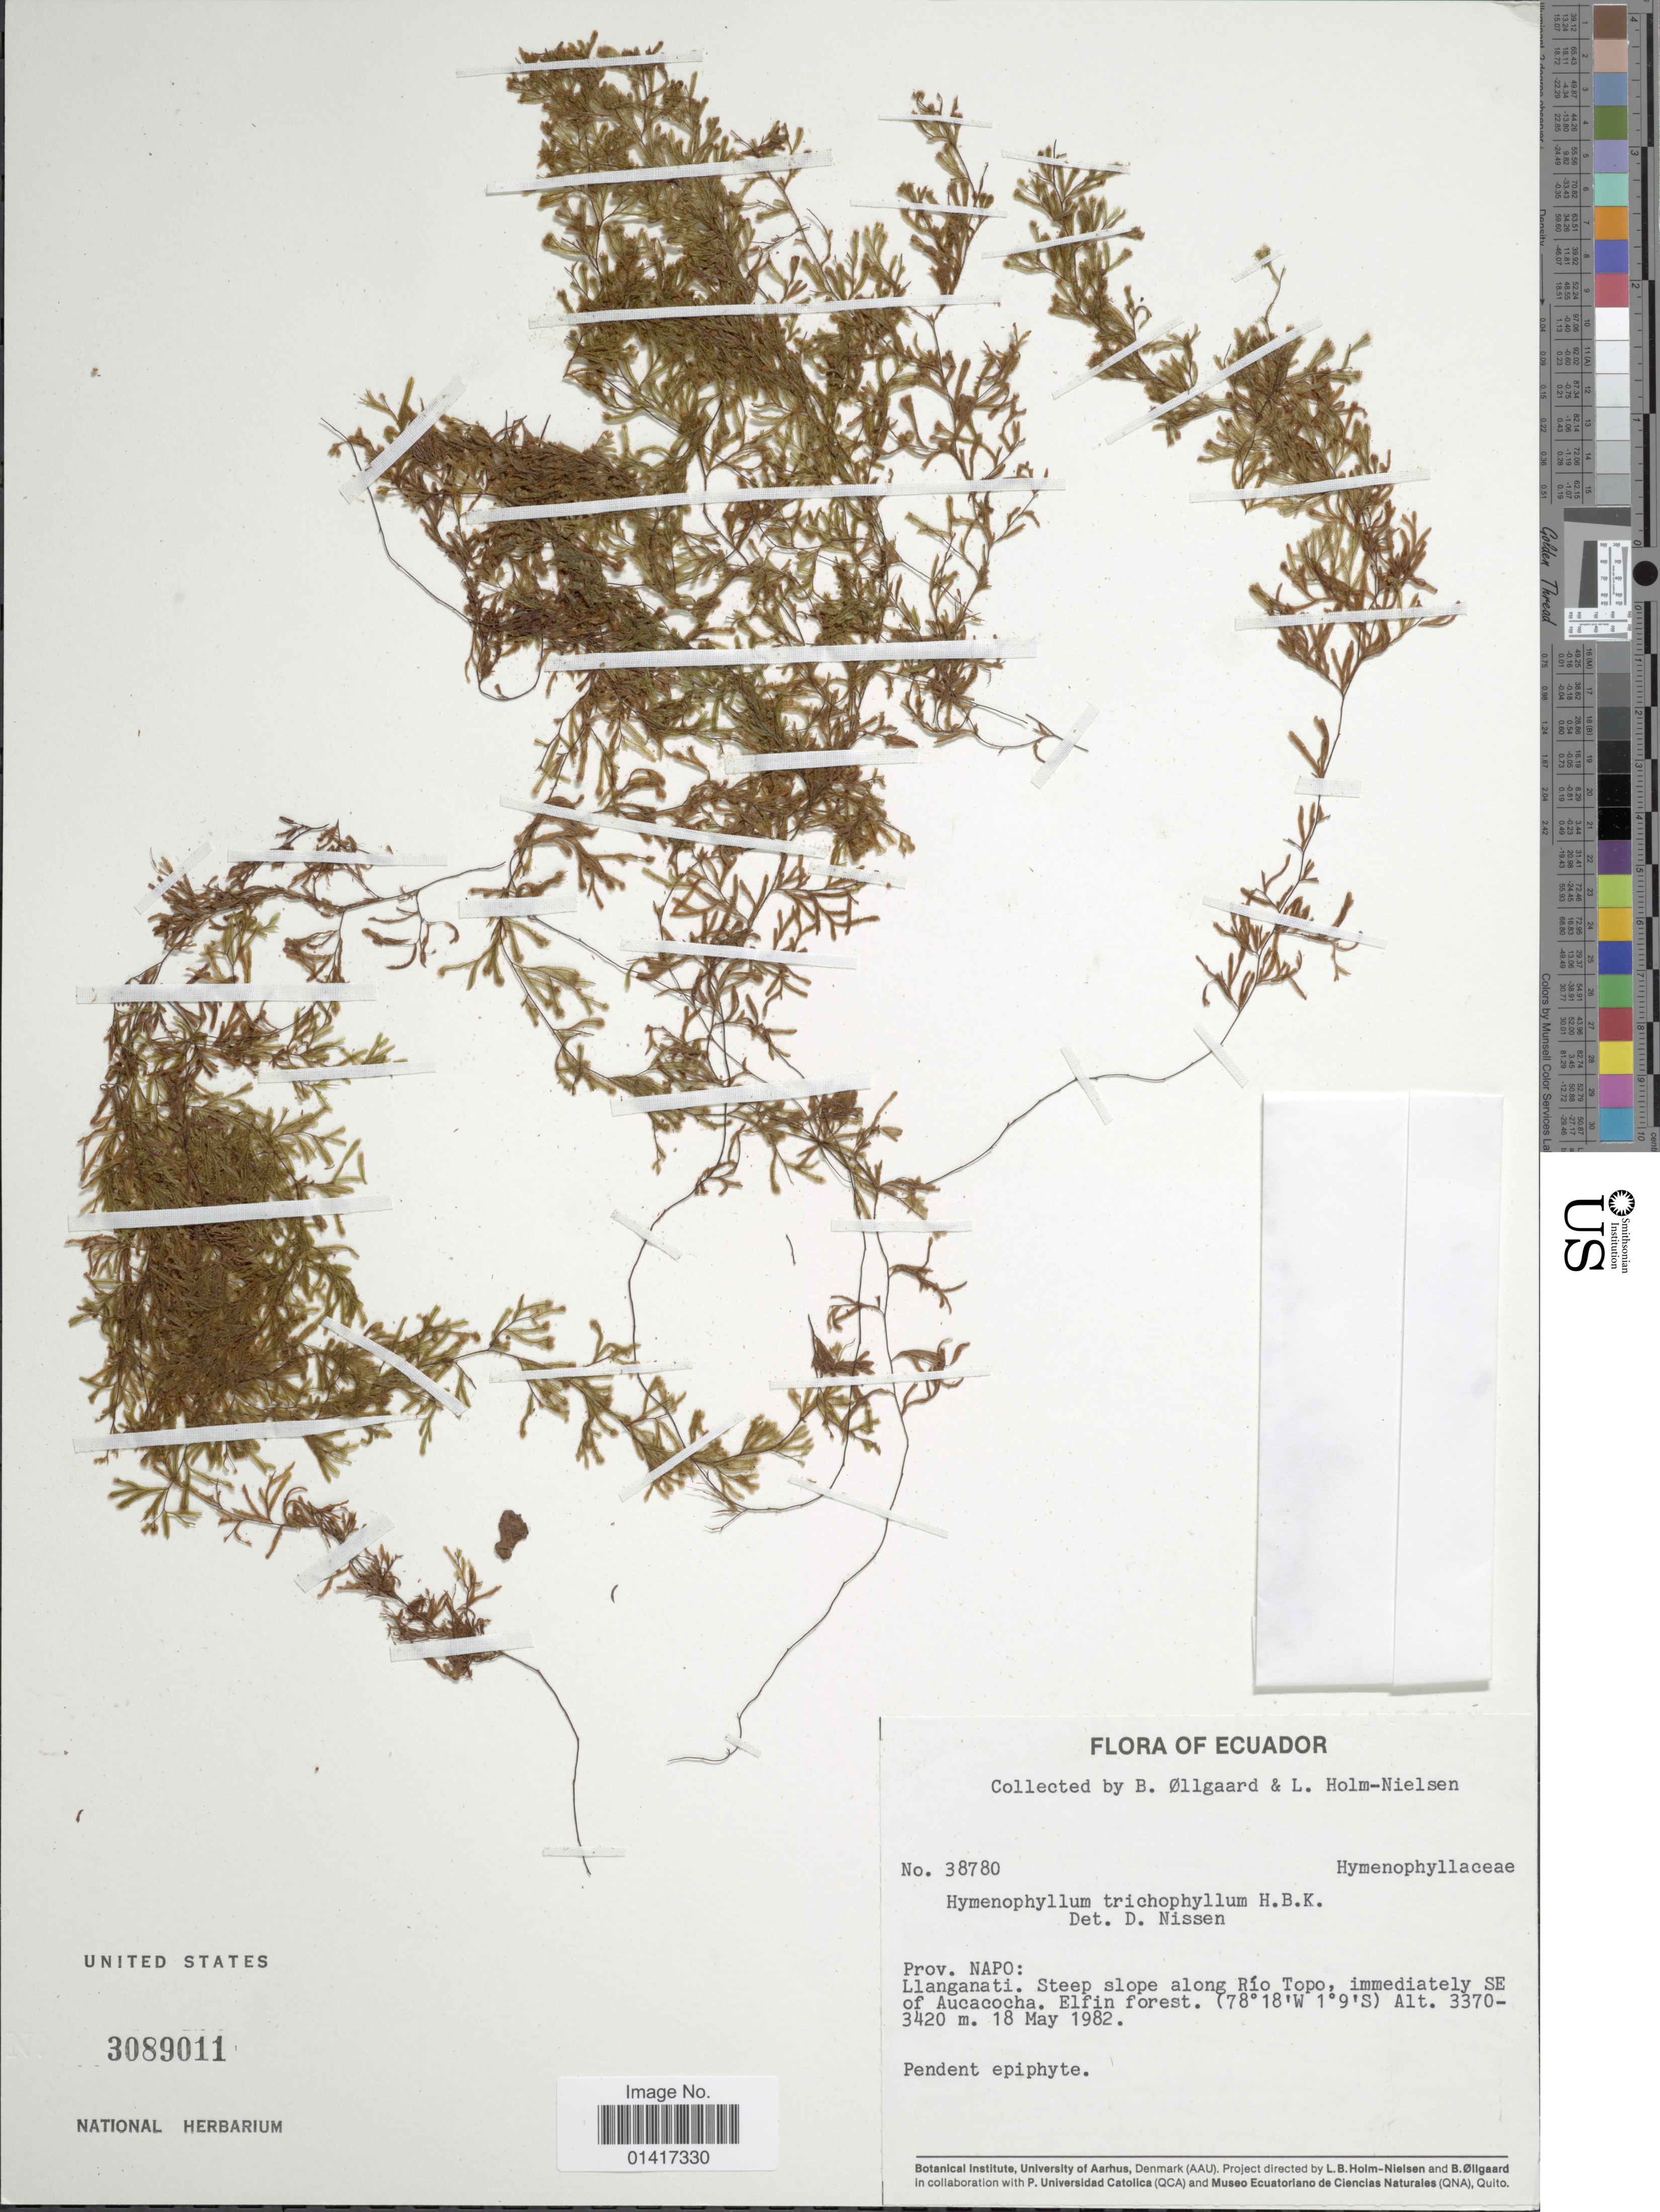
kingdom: Plantae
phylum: Tracheophyta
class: Polypodiopsida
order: Hymenophyllales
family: Hymenophyllaceae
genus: Hymenophyllum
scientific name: Hymenophyllum trichophyllum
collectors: B. Øllgaard & L. B. Holm-Nielsen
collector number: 38780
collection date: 1982-05-18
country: Ecuador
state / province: Napo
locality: Llanganati. Steep slope along Rio Topo, immediately Se of Aucacocha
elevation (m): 3370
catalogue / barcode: US 3089011